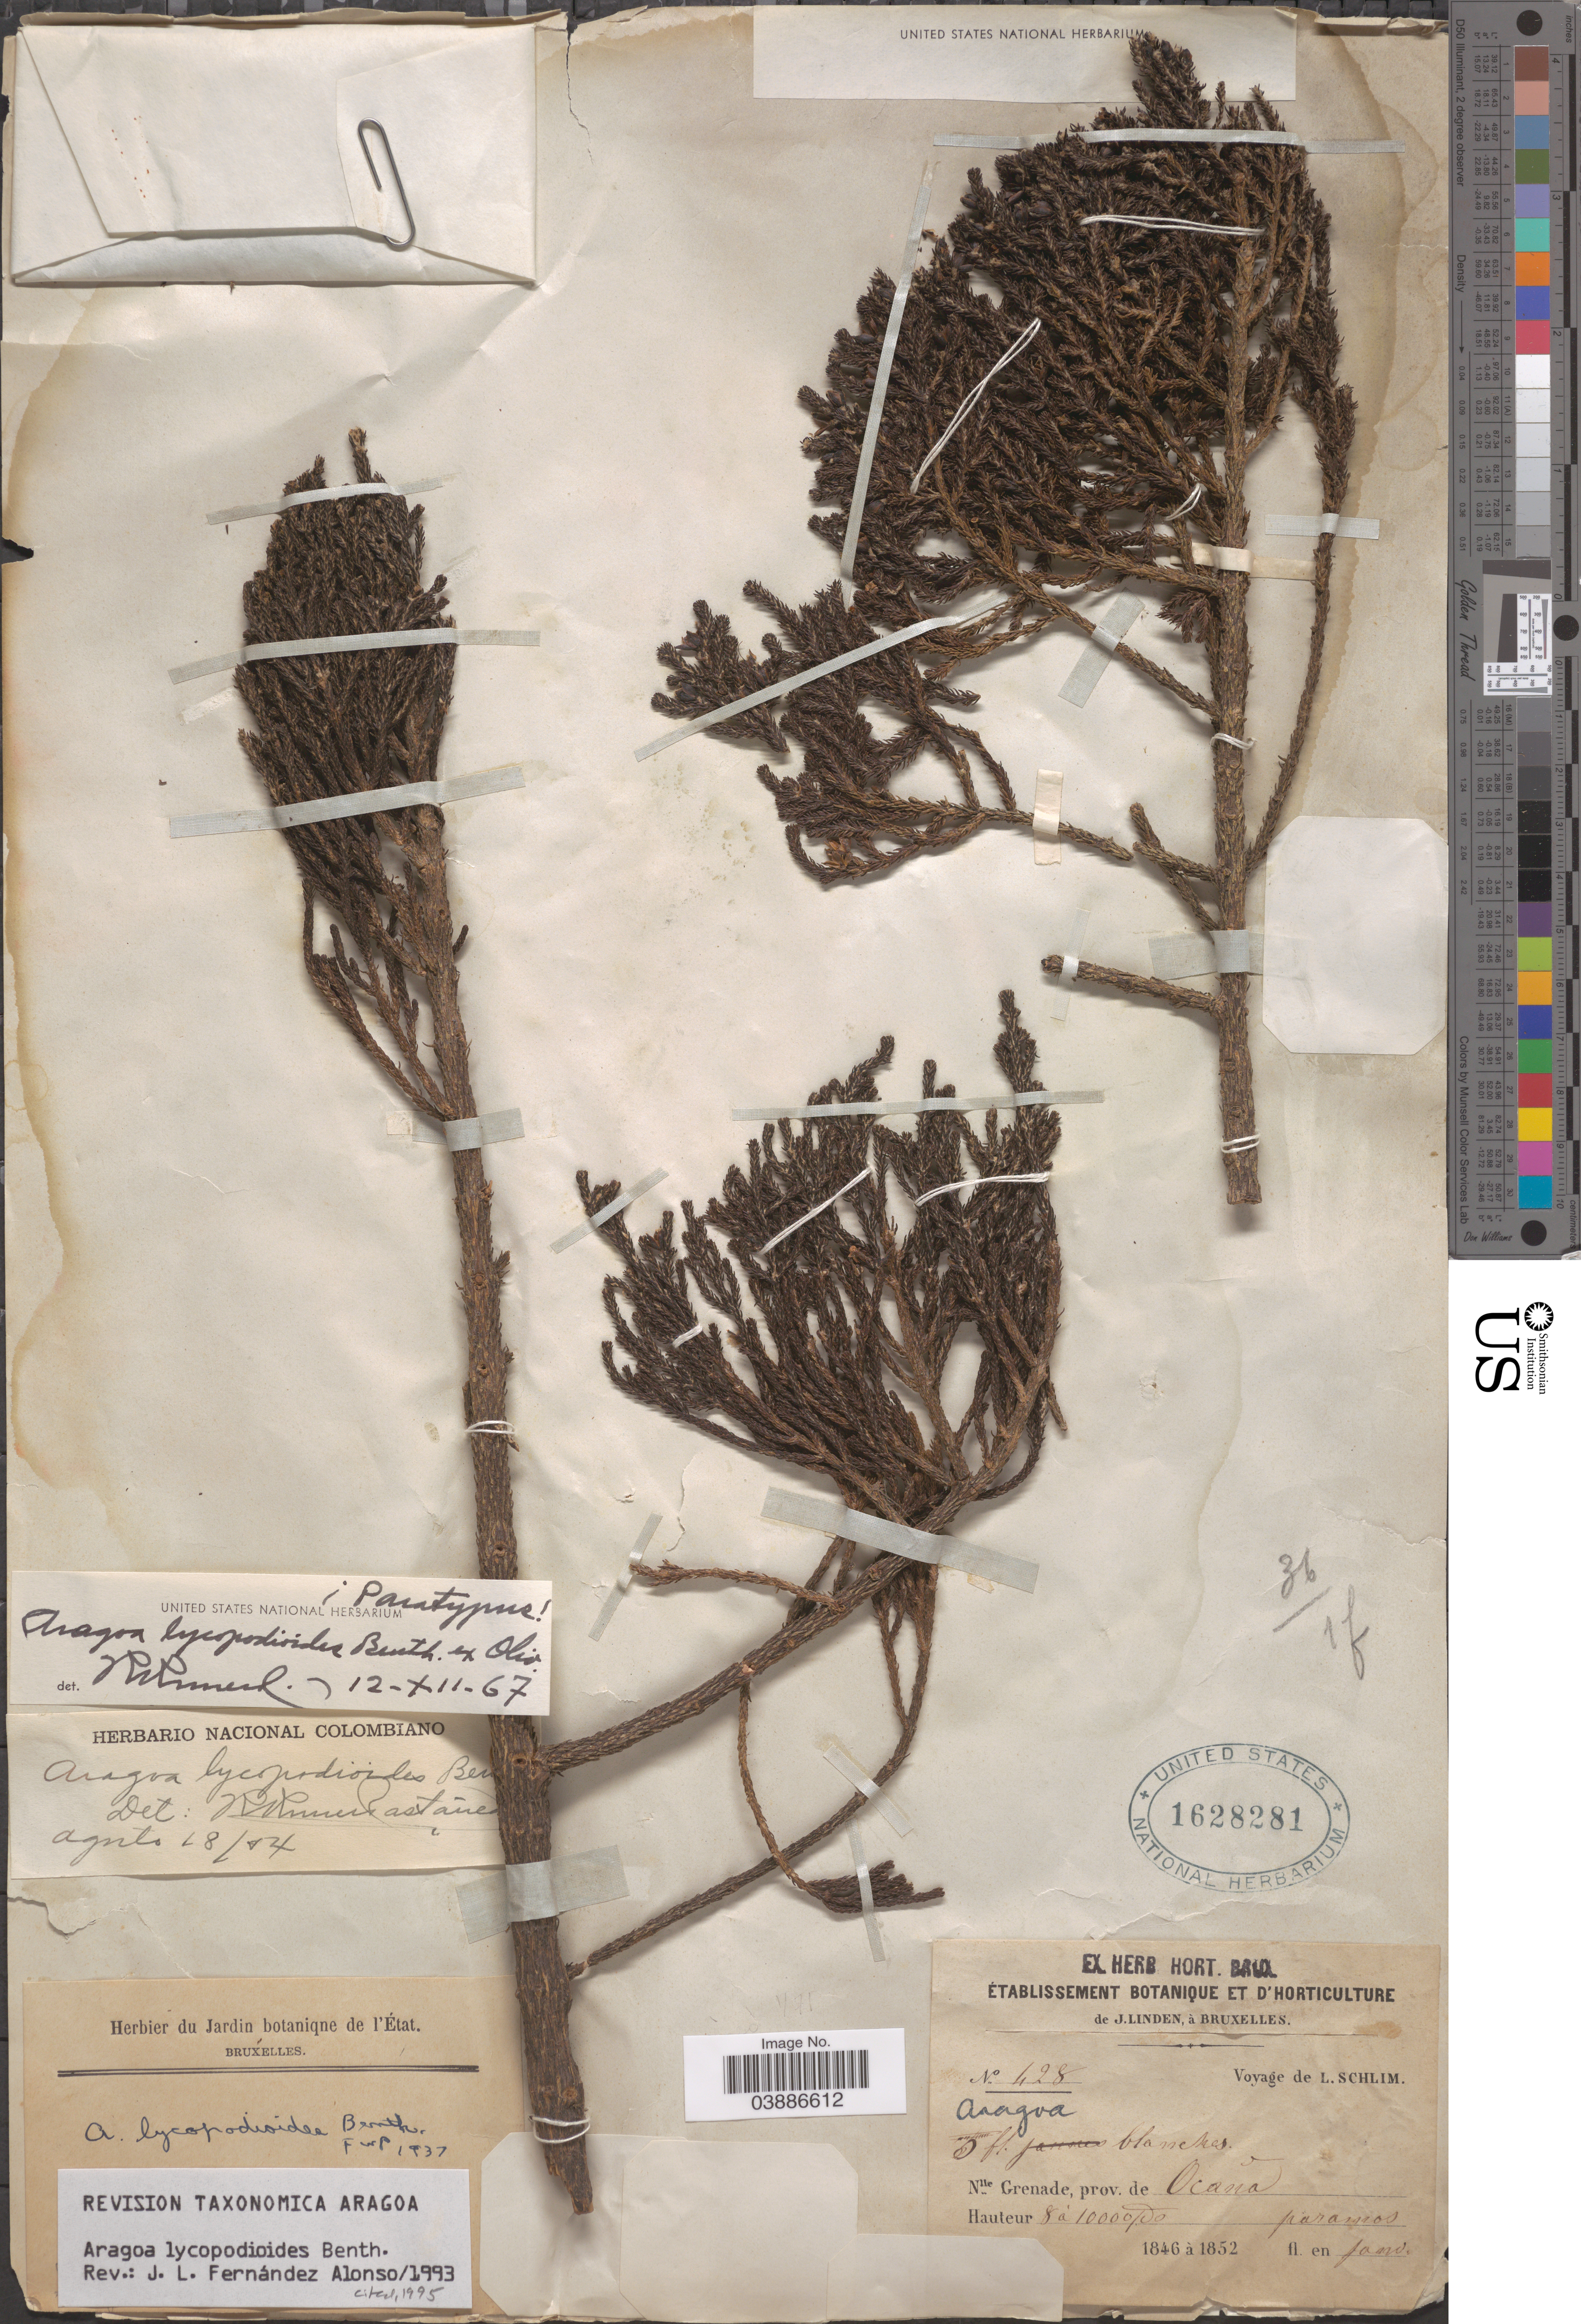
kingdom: Plantae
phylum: Tracheophyta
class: Magnoliopsida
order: Lamiales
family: Plantaginaceae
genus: Aragoa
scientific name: Aragoa lycopodioides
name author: Benth. ex Oliv.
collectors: L. Schlim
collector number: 428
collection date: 1846/1852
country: Colombia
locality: Nlle Grenade, prov. de Ocana.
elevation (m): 2438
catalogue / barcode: US 1628281